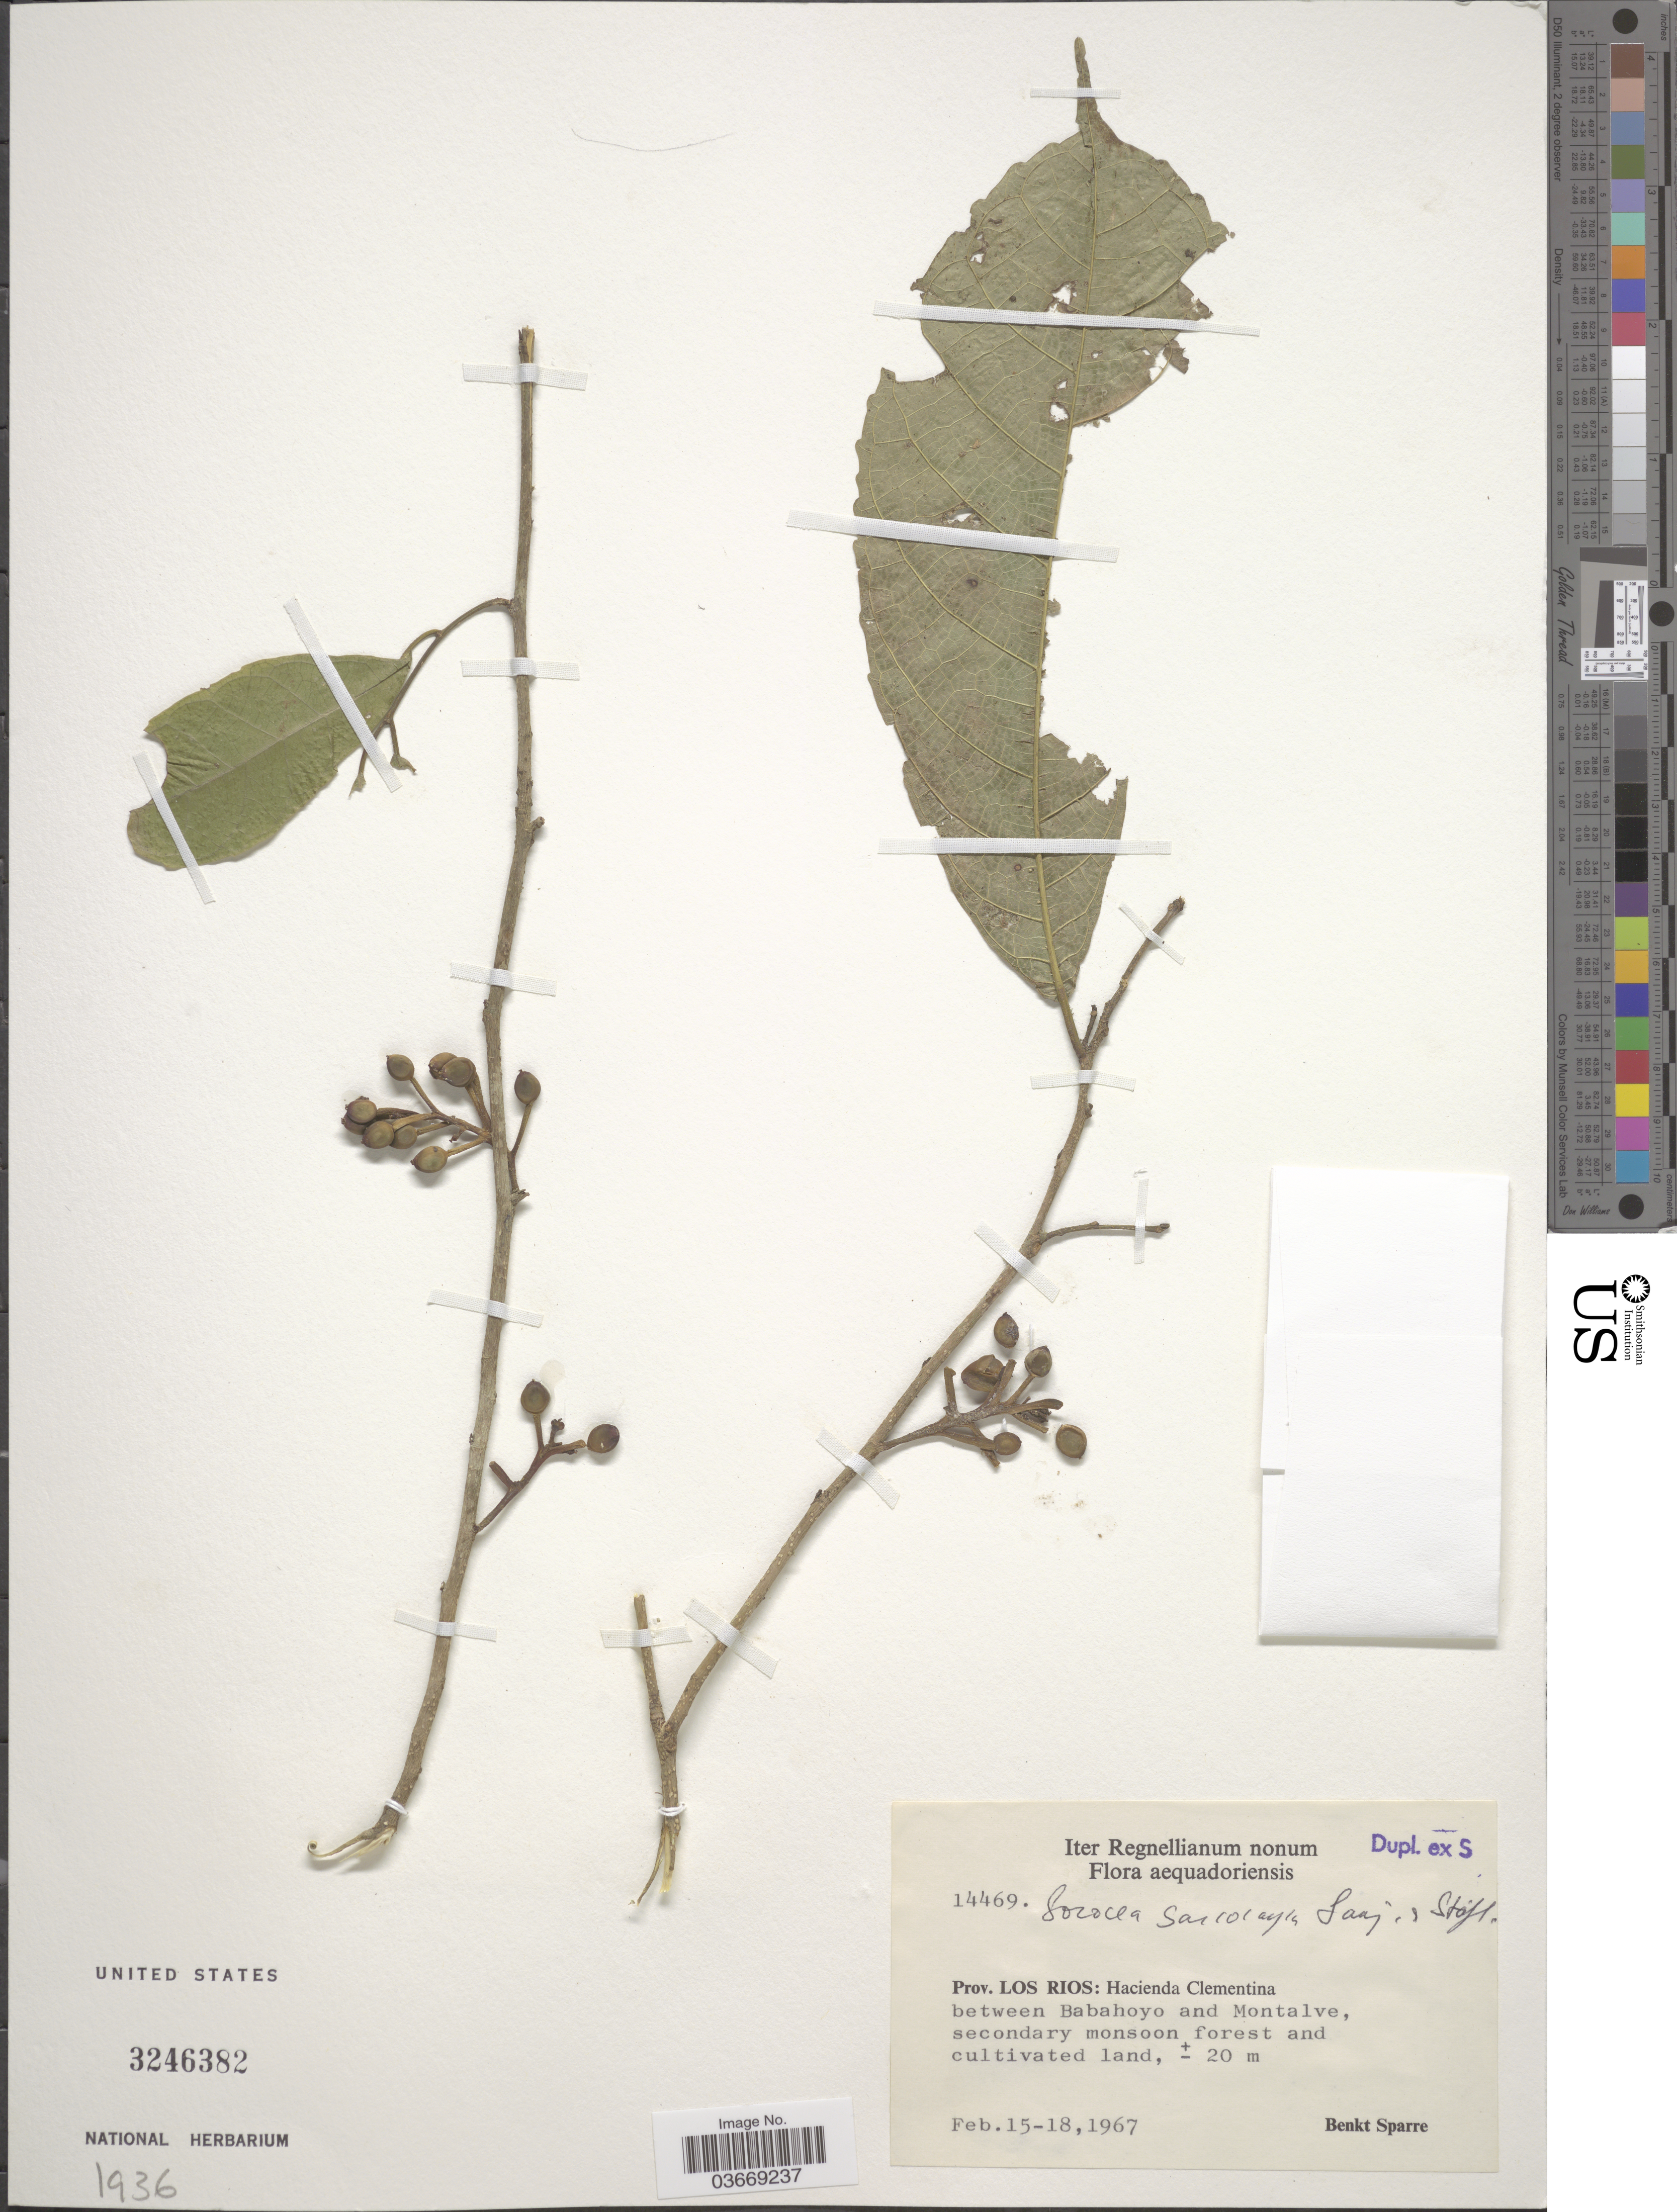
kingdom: Plantae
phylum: Tracheophyta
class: Magnoliopsida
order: Rosales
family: Moraceae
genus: Sorocea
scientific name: Sorocea sarcocarpa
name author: Lanj. & Wess. Boer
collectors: B. Sparre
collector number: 14469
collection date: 1967-02-15/1967-02-18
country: Ecuador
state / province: Los Ríos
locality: Aequadoriensis. Hacienda Clementina between Babahoyo and Montalve.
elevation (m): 20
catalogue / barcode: US 3246382